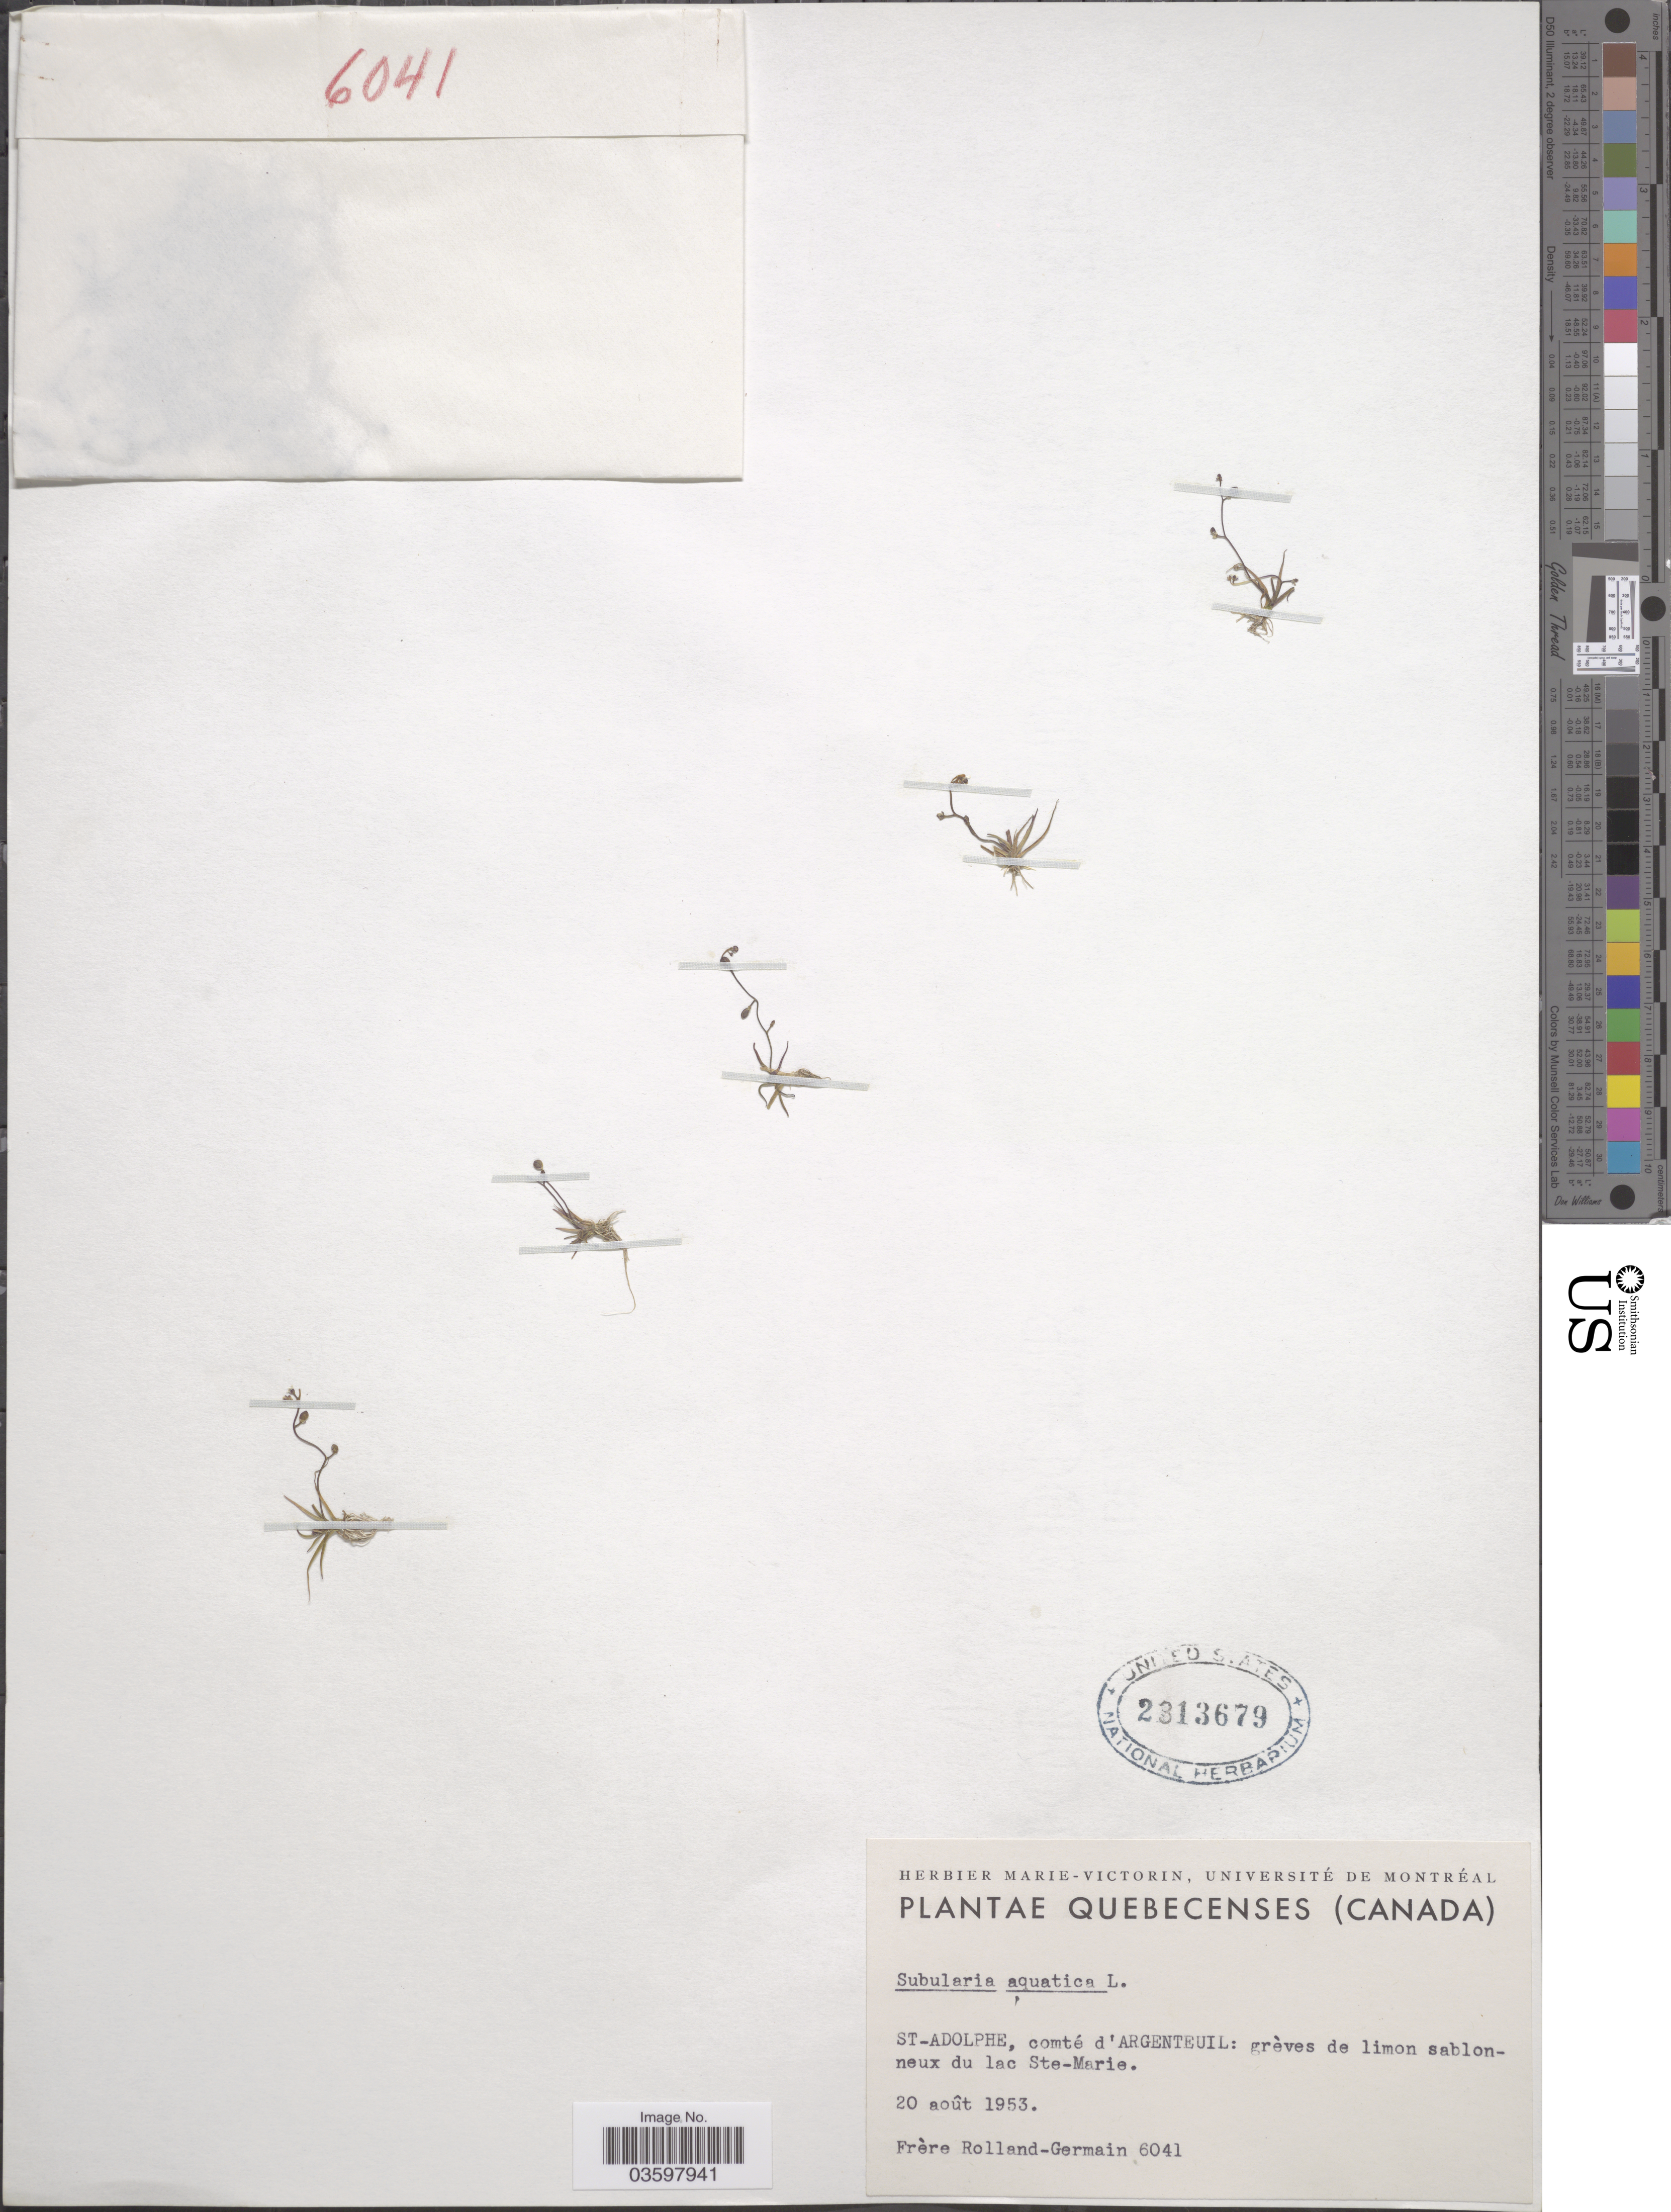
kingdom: Plantae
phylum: Tracheophyta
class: Magnoliopsida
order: Brassicales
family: Brassicaceae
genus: Subularia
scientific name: Subularia aquatica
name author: L.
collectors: Rolland-Germain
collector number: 6041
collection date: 1953-08-20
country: Canada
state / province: Quebec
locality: St-Adolphe, comté d'Argenteuil: grèves de limon sablonneux du lac Ste-Marie.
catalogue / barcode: US 2313679